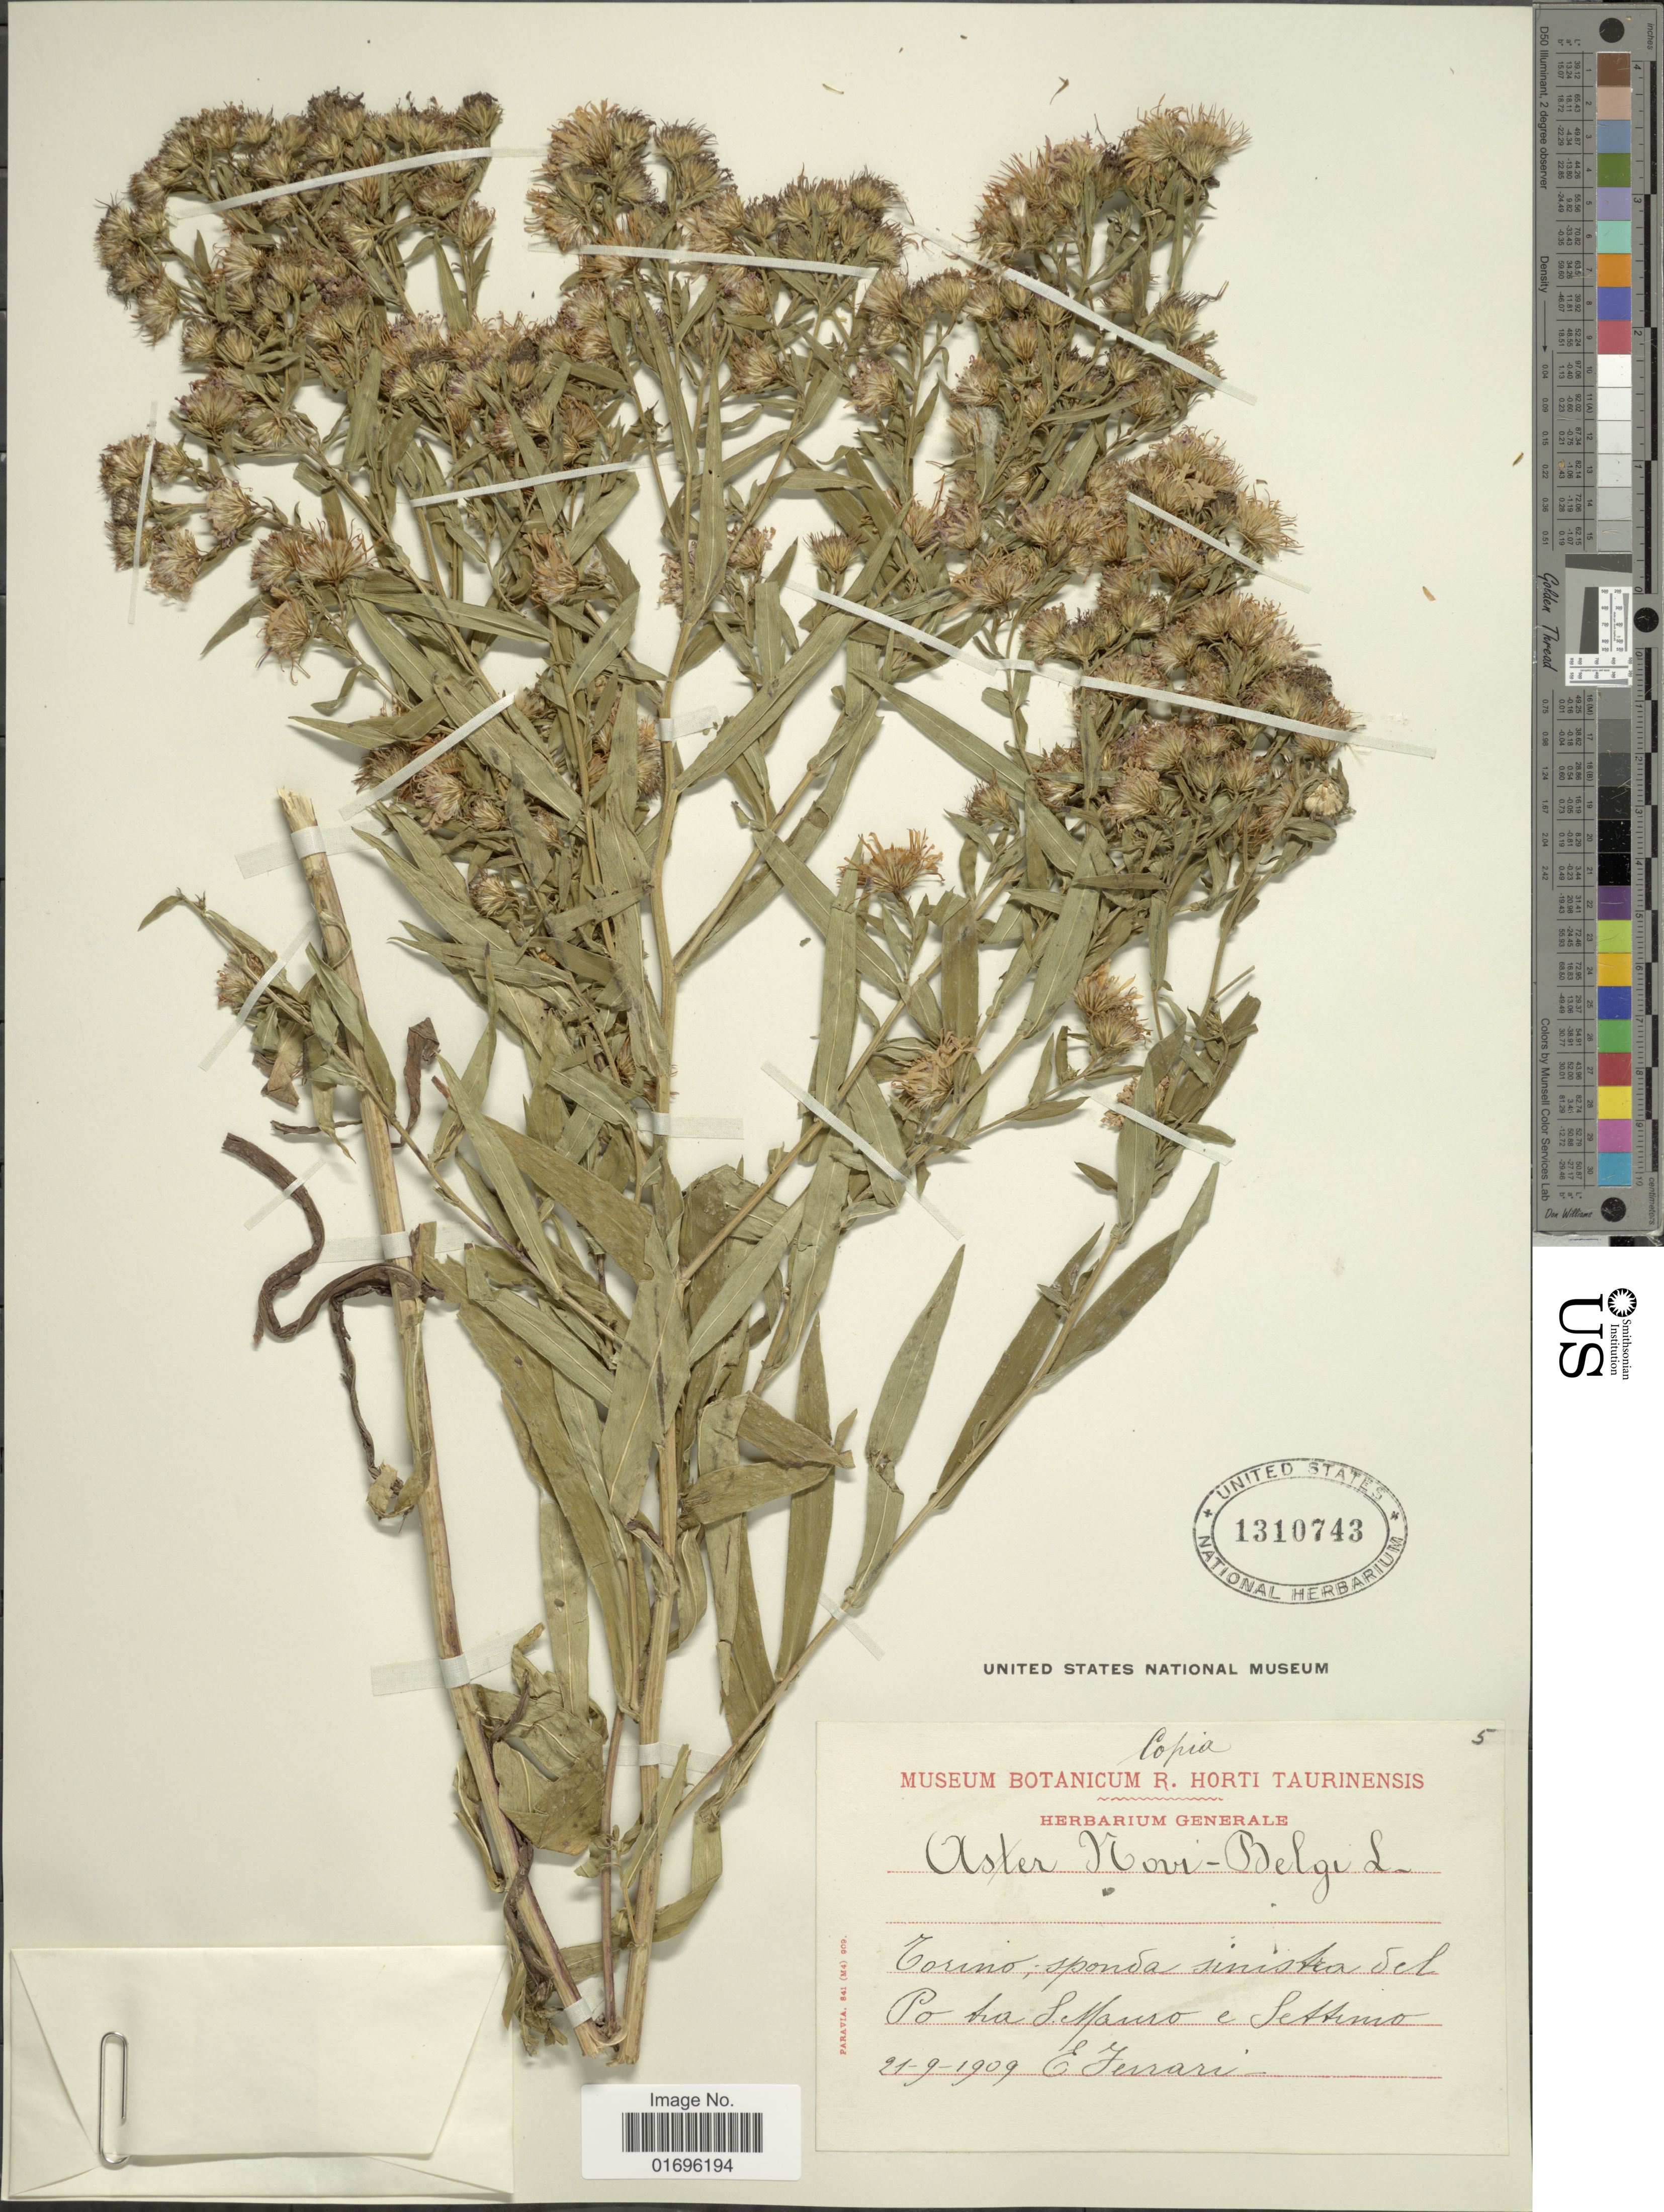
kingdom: Plantae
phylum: Tracheophyta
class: Magnoliopsida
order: Asterales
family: Asteraceae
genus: Aster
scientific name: Aster novi-belgii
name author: L.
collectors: E. Ferrari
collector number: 5?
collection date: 1909-09-21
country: Italy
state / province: Piedmont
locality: Torino, sponda sinistra Sel Po tia S. Mamo e Settimo. [interpreted]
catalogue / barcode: US 1310743